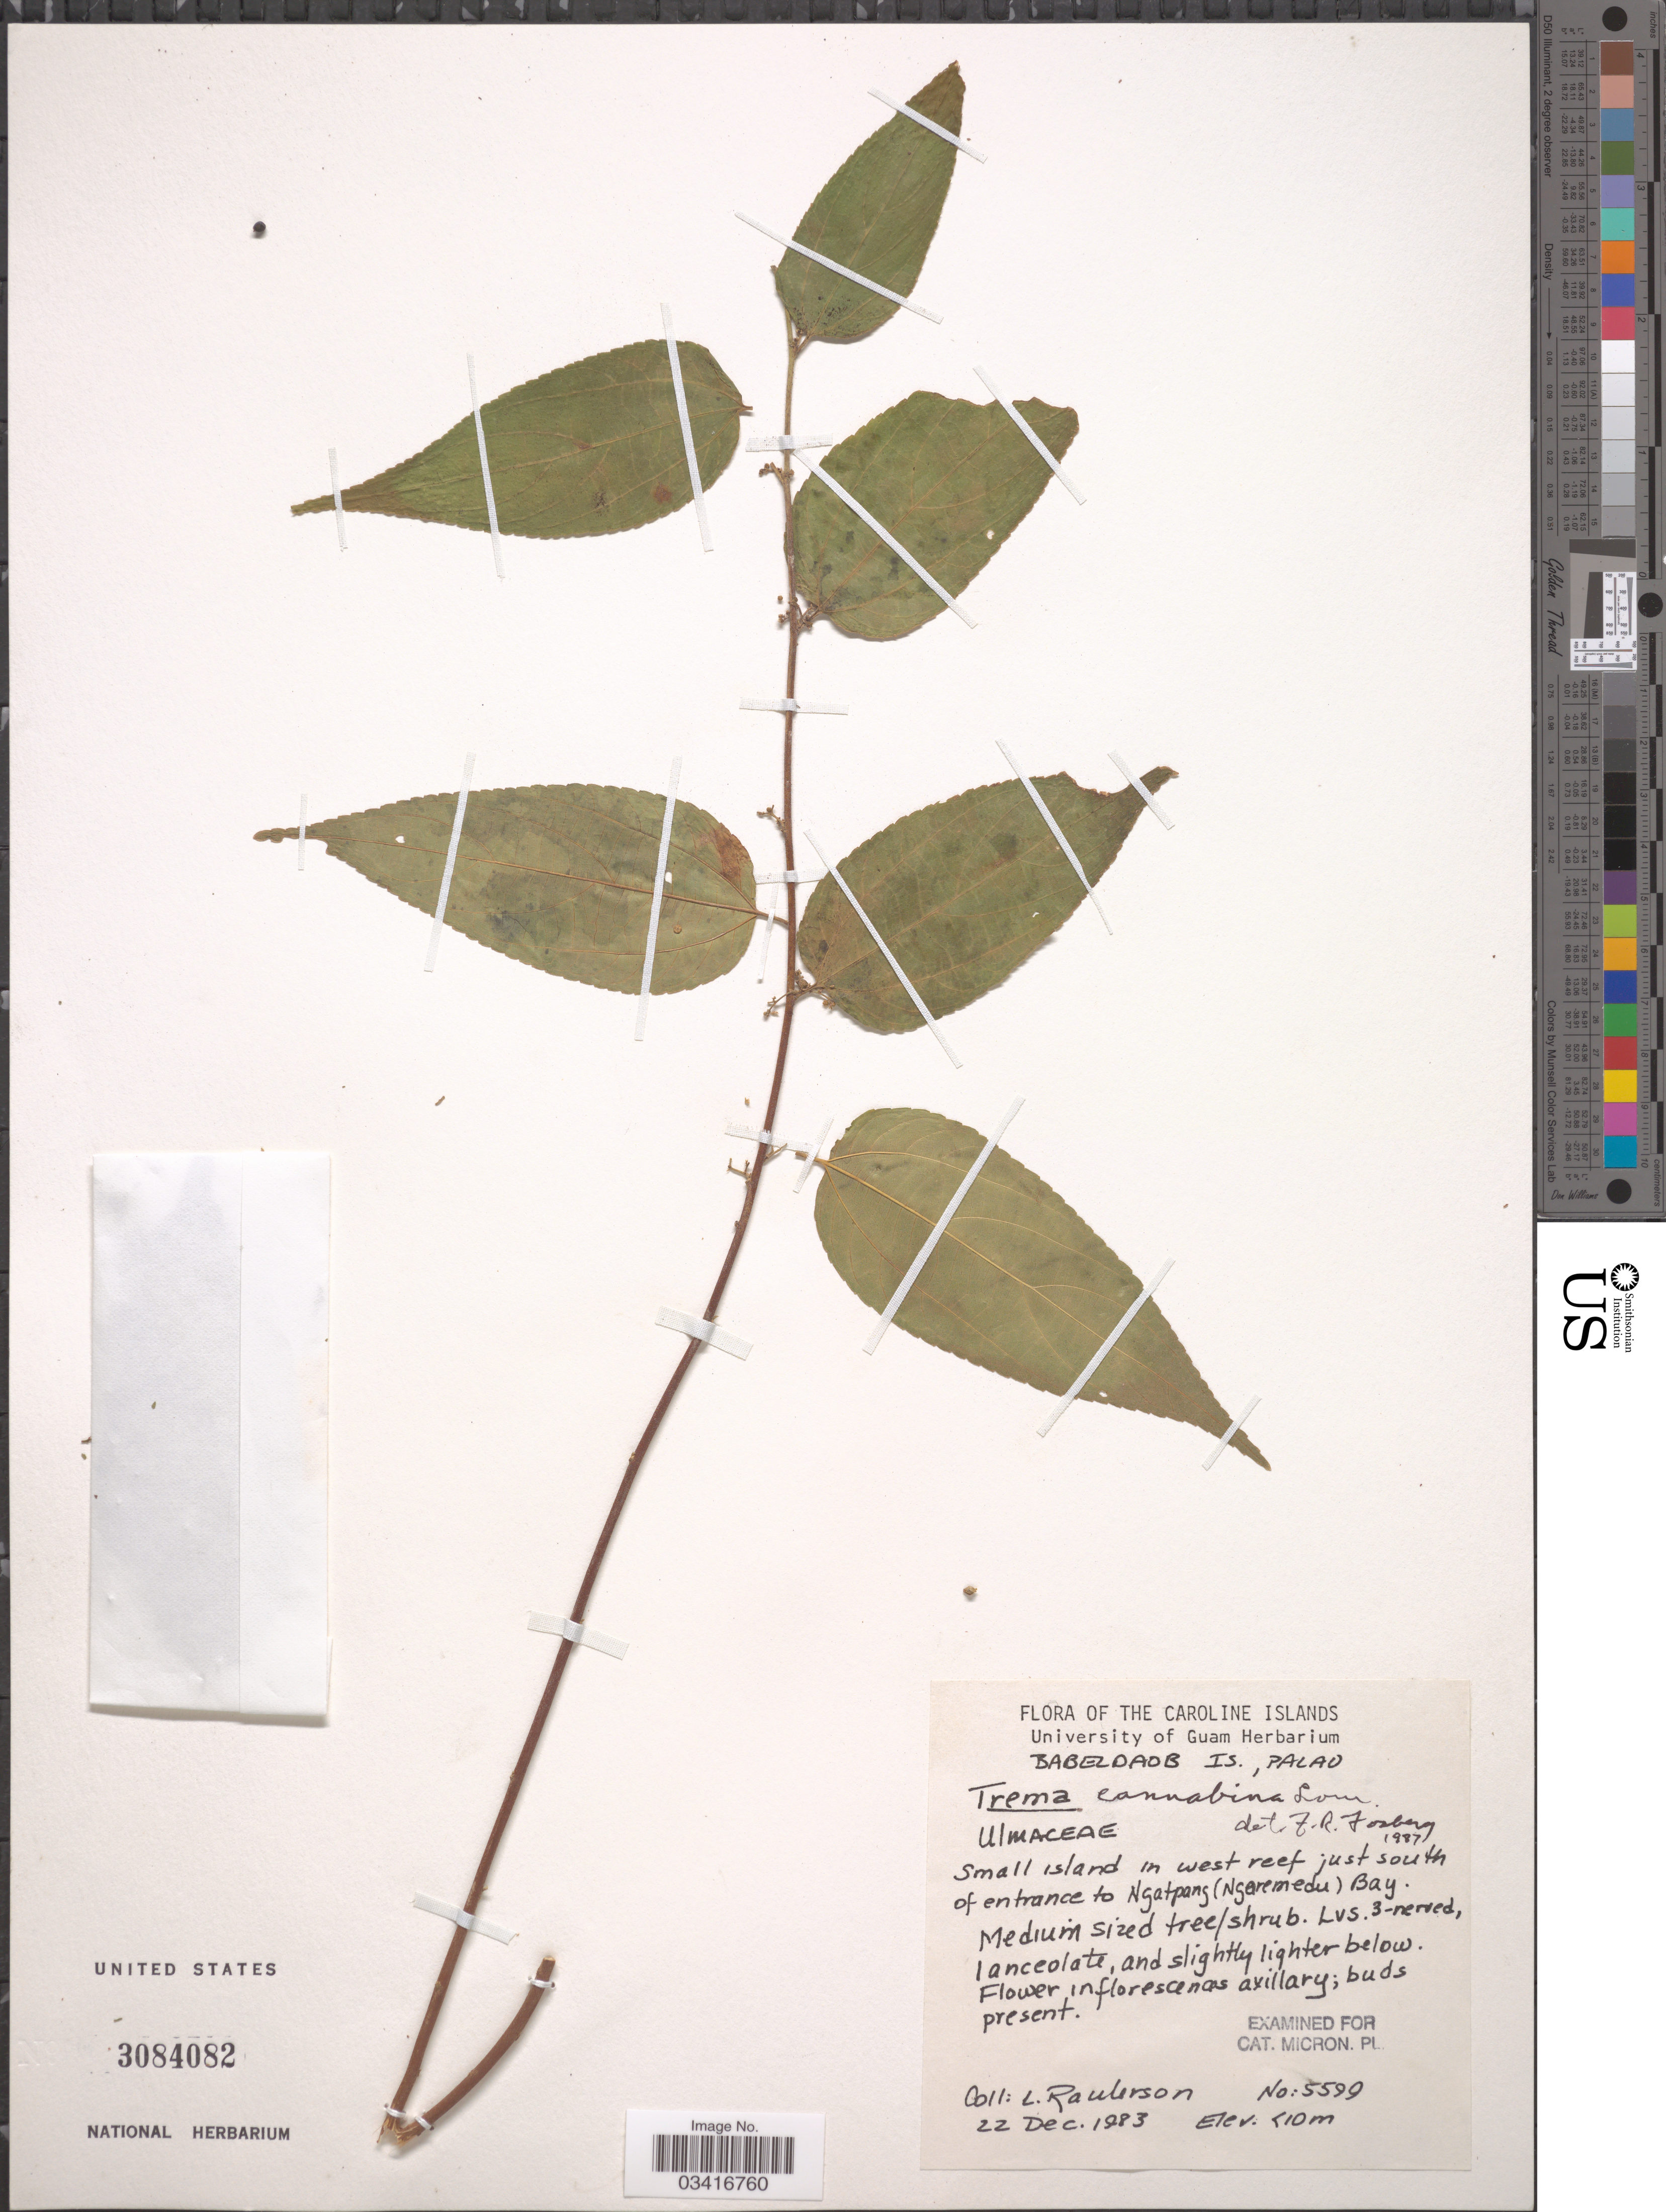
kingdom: Plantae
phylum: Tracheophyta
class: Magnoliopsida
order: Rosales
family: Cannabaceae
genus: Trema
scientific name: Trema cannabina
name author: Lour.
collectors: L. Raulerson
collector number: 5599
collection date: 1983-12-22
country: Palau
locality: The Caroline Islands. Babeldaob Is., Palau. Small island in west reef just south of entrance to Ngatpang (Ngaremedu) [interpreted] Bay.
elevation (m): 10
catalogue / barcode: US 3084082